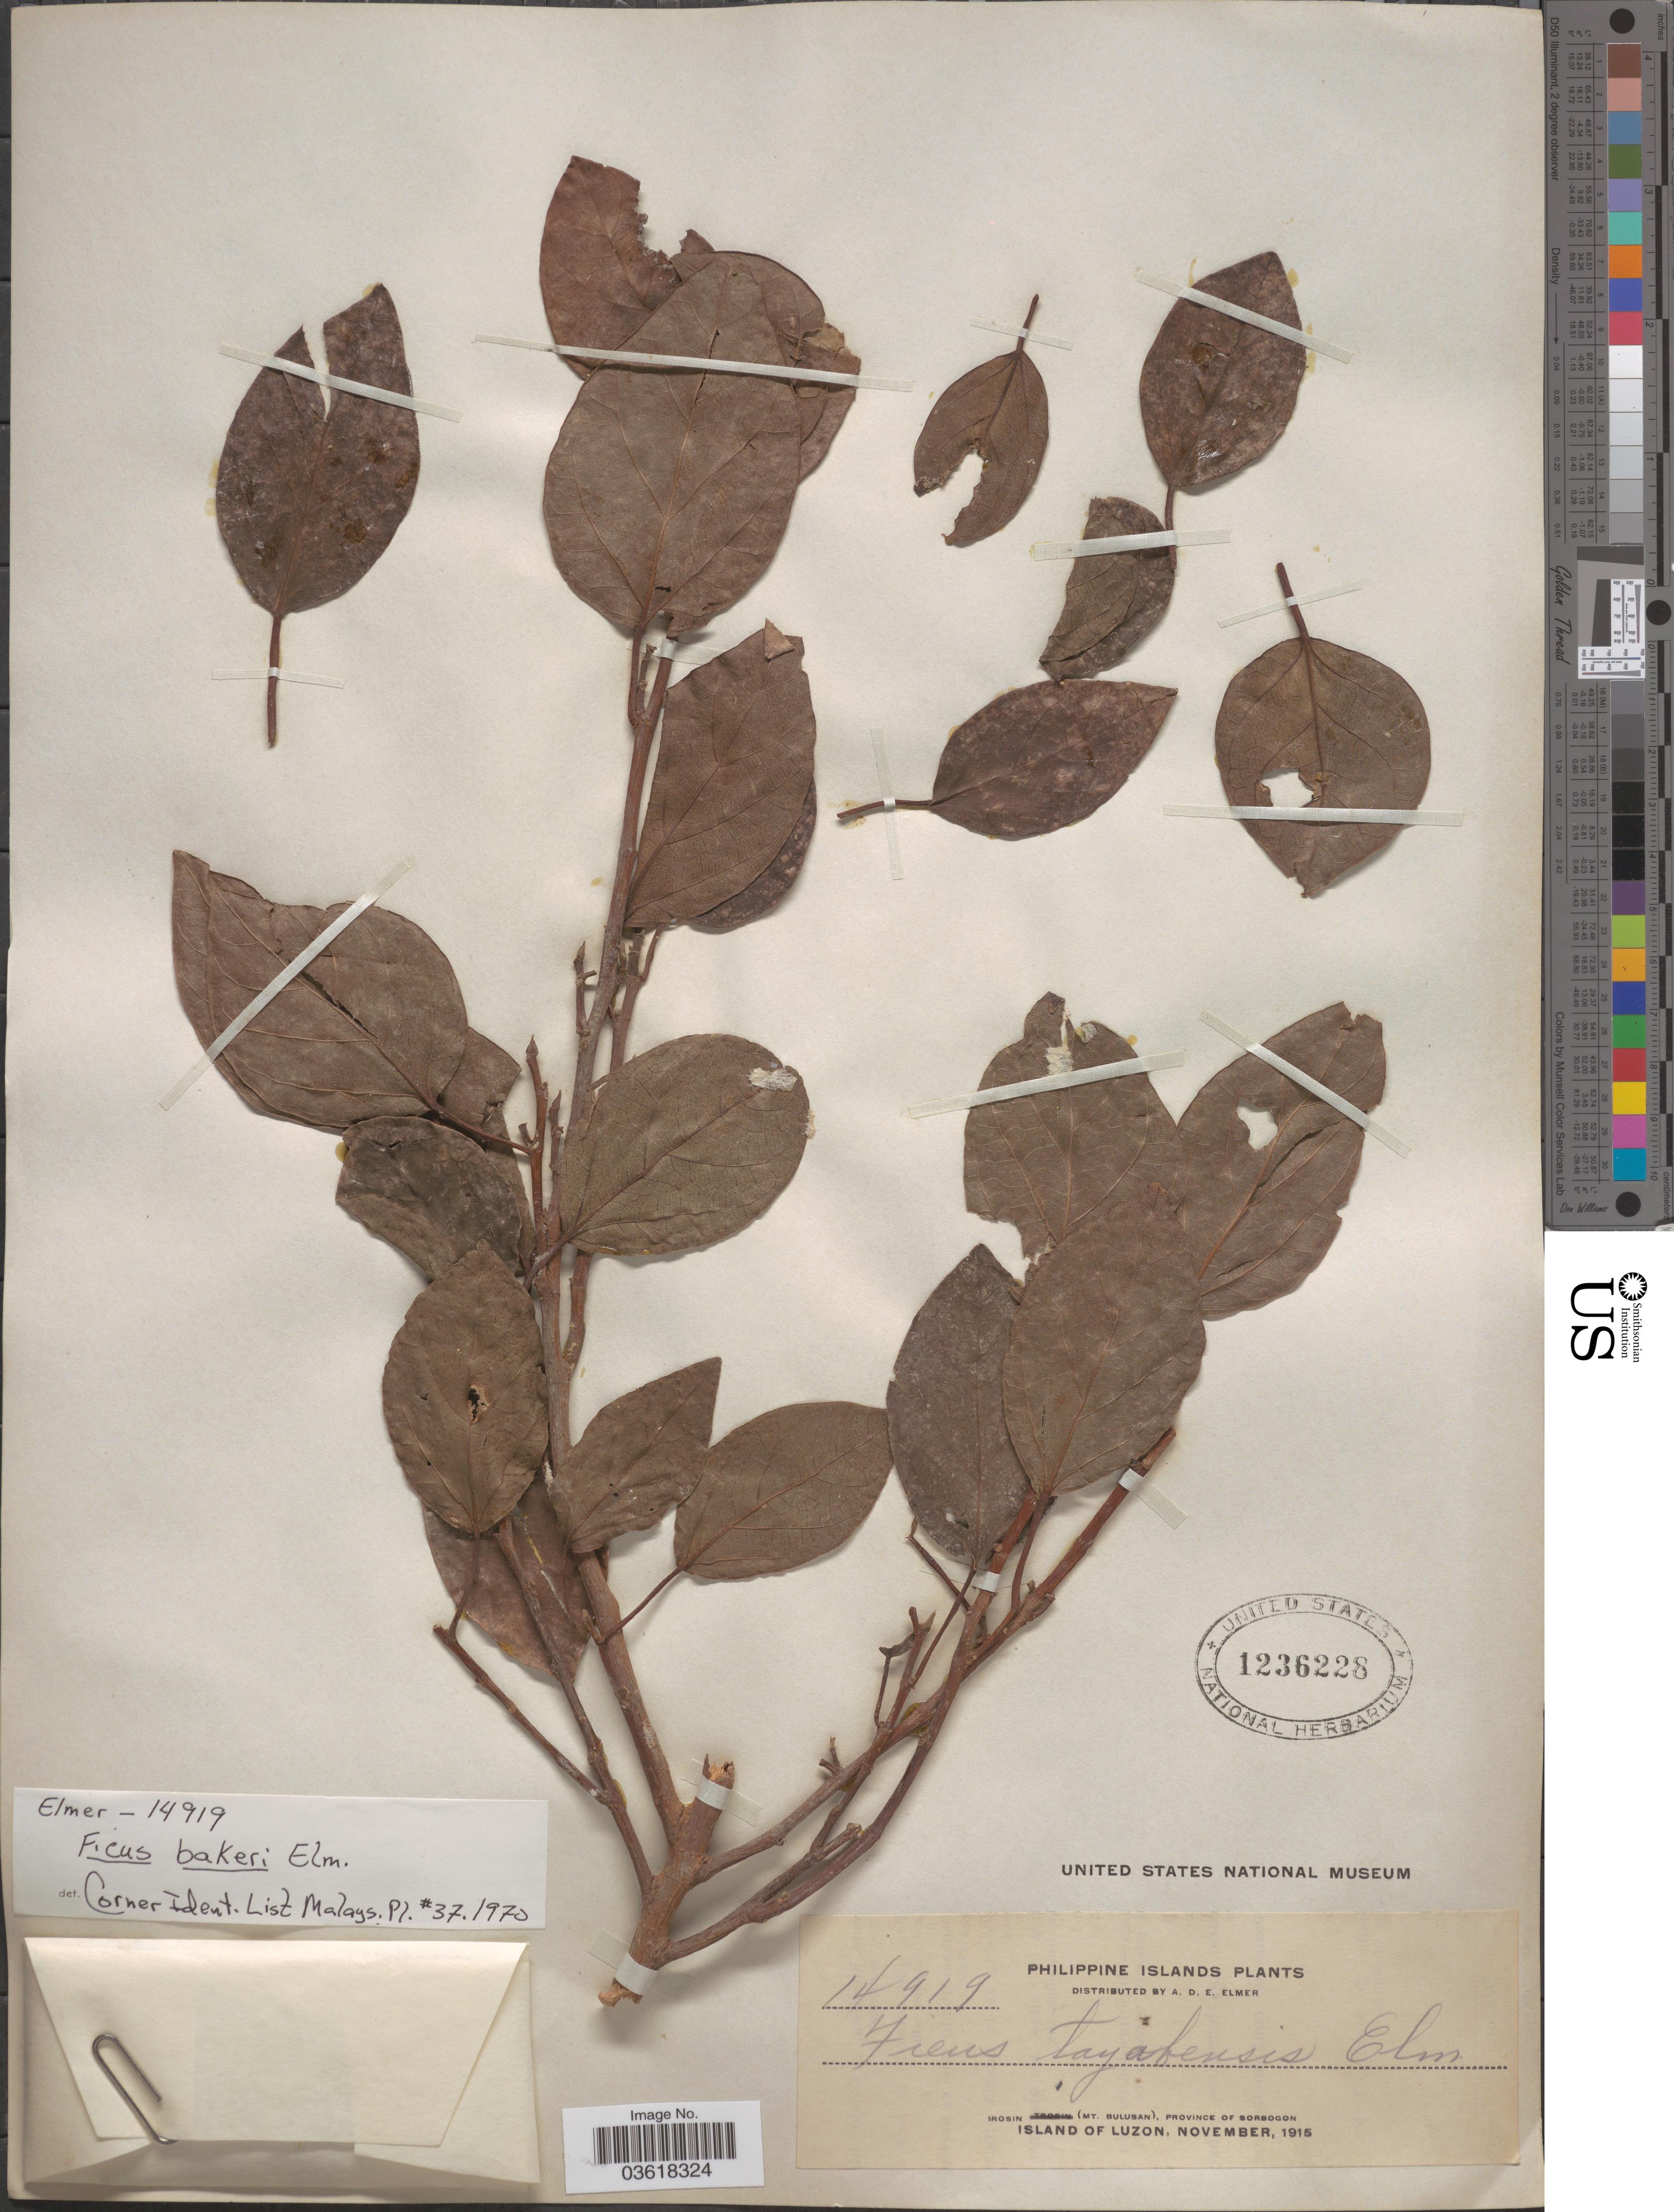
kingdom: Plantae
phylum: Tracheophyta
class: Magnoliopsida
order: Rosales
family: Moraceae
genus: Ficus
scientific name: Ficus bakeri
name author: Elmer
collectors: A. D. E. Elmer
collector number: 14919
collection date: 1915-11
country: Philippines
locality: Irosin (Mt. Bulusan), Province of Sorsogon. Island of Luzon.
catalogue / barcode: US 1236228